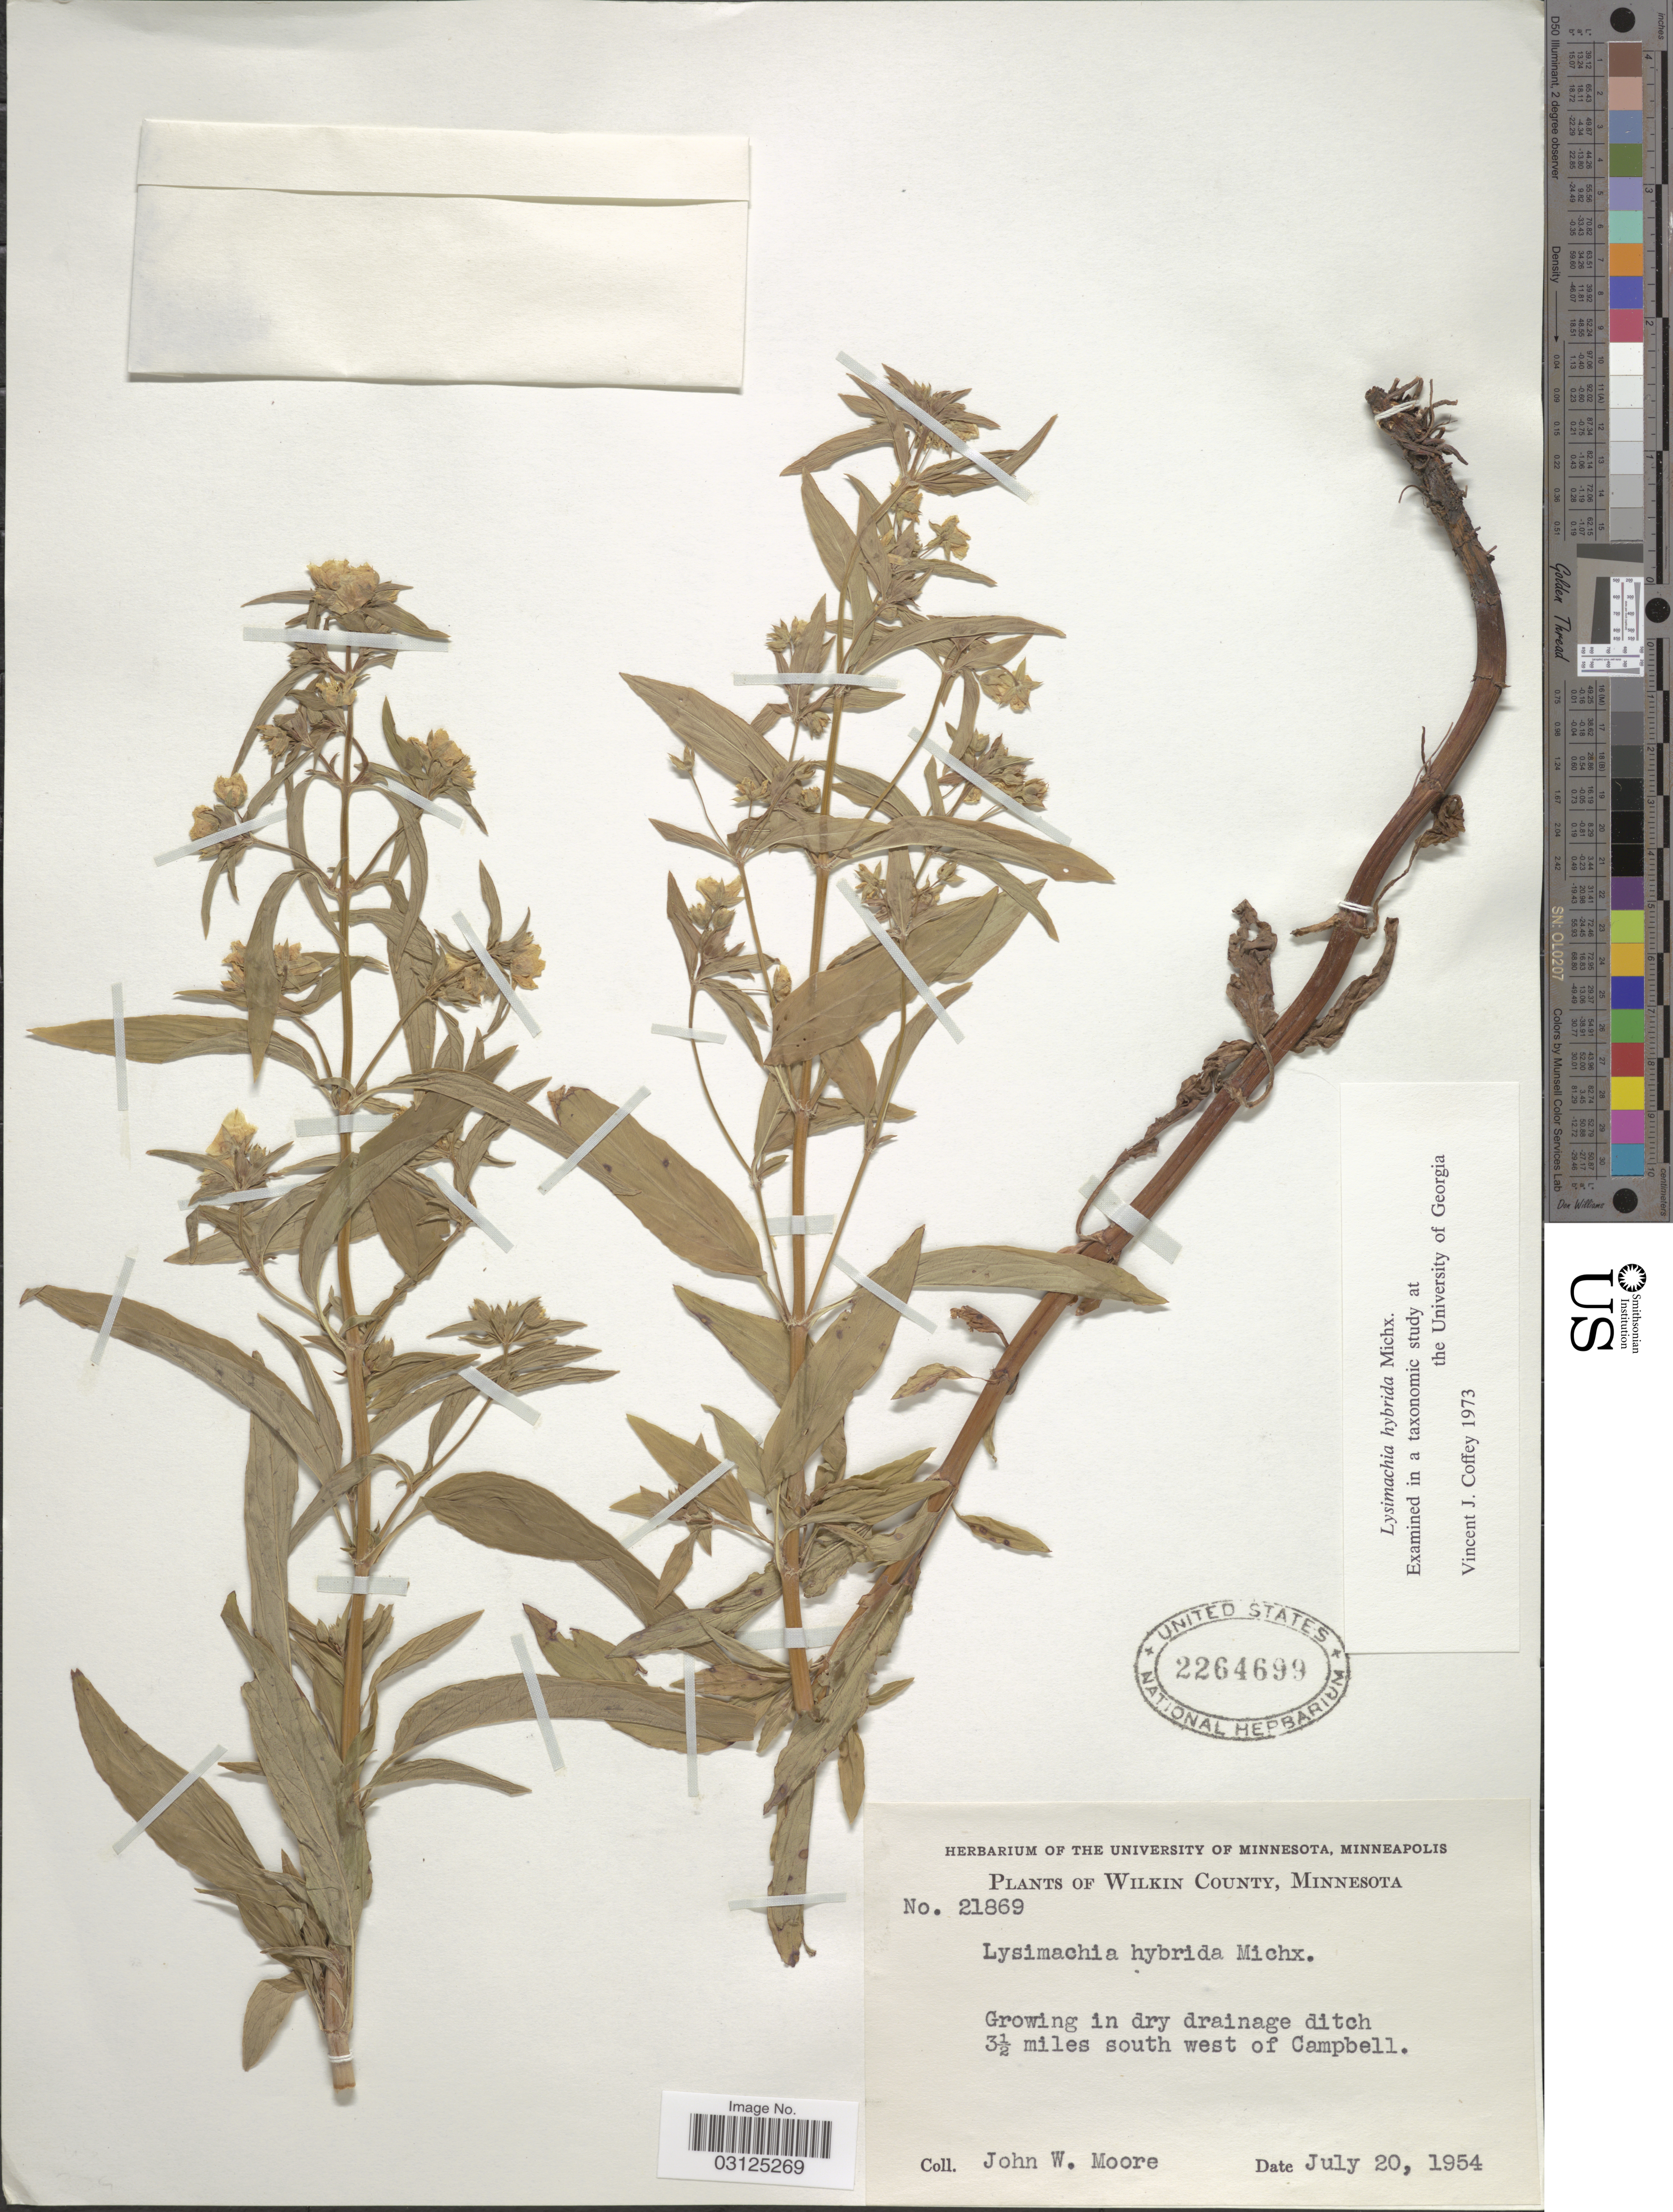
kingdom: Plantae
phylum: Tracheophyta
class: Magnoliopsida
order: Ericales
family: Primulaceae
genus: Lysimachia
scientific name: Lysimachia hybrida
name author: Michx.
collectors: J. Moore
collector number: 21869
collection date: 1954-07-20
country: United States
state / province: Minnesota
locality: Wilkin County, 3½ miles south west of Campbell.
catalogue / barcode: US 2264699